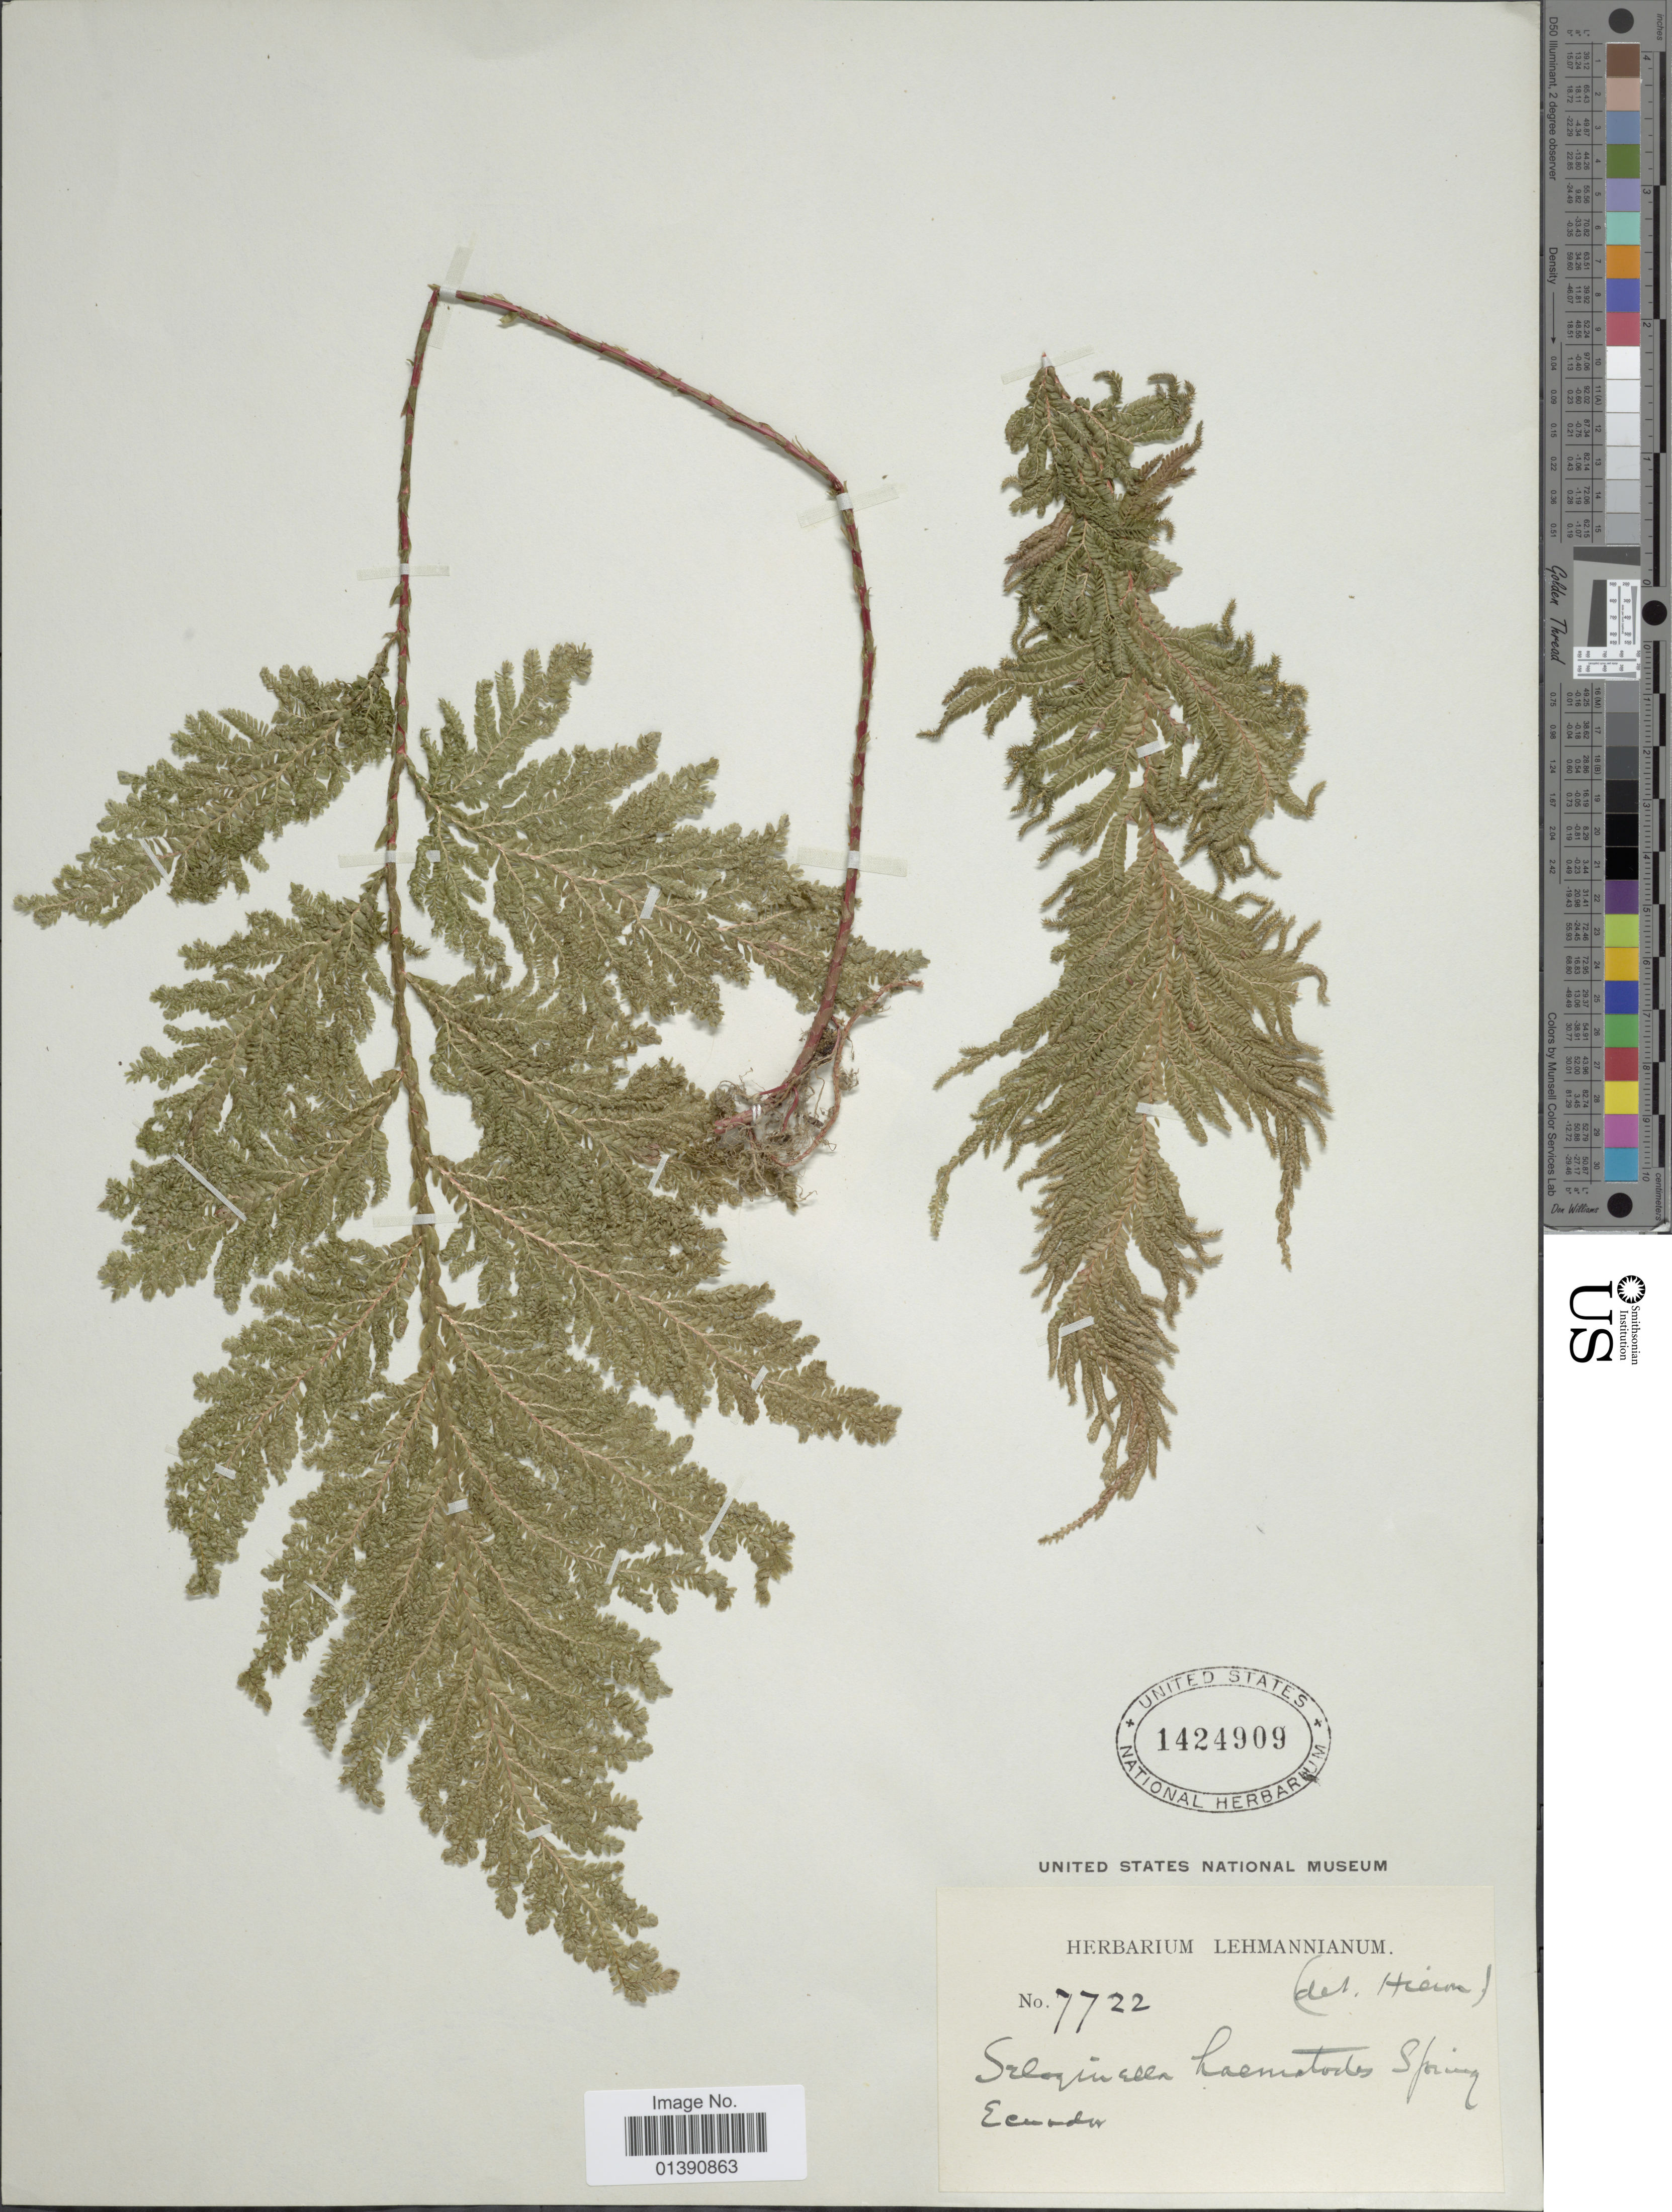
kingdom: Plantae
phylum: Tracheophyta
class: Lycopodiopsida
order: Selaginellales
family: Selaginellaceae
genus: Selaginella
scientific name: Selaginella haematodes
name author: (Kunze) Spring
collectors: ex herb. Lehmannianum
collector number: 7722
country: Ecuador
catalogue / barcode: US 1424909